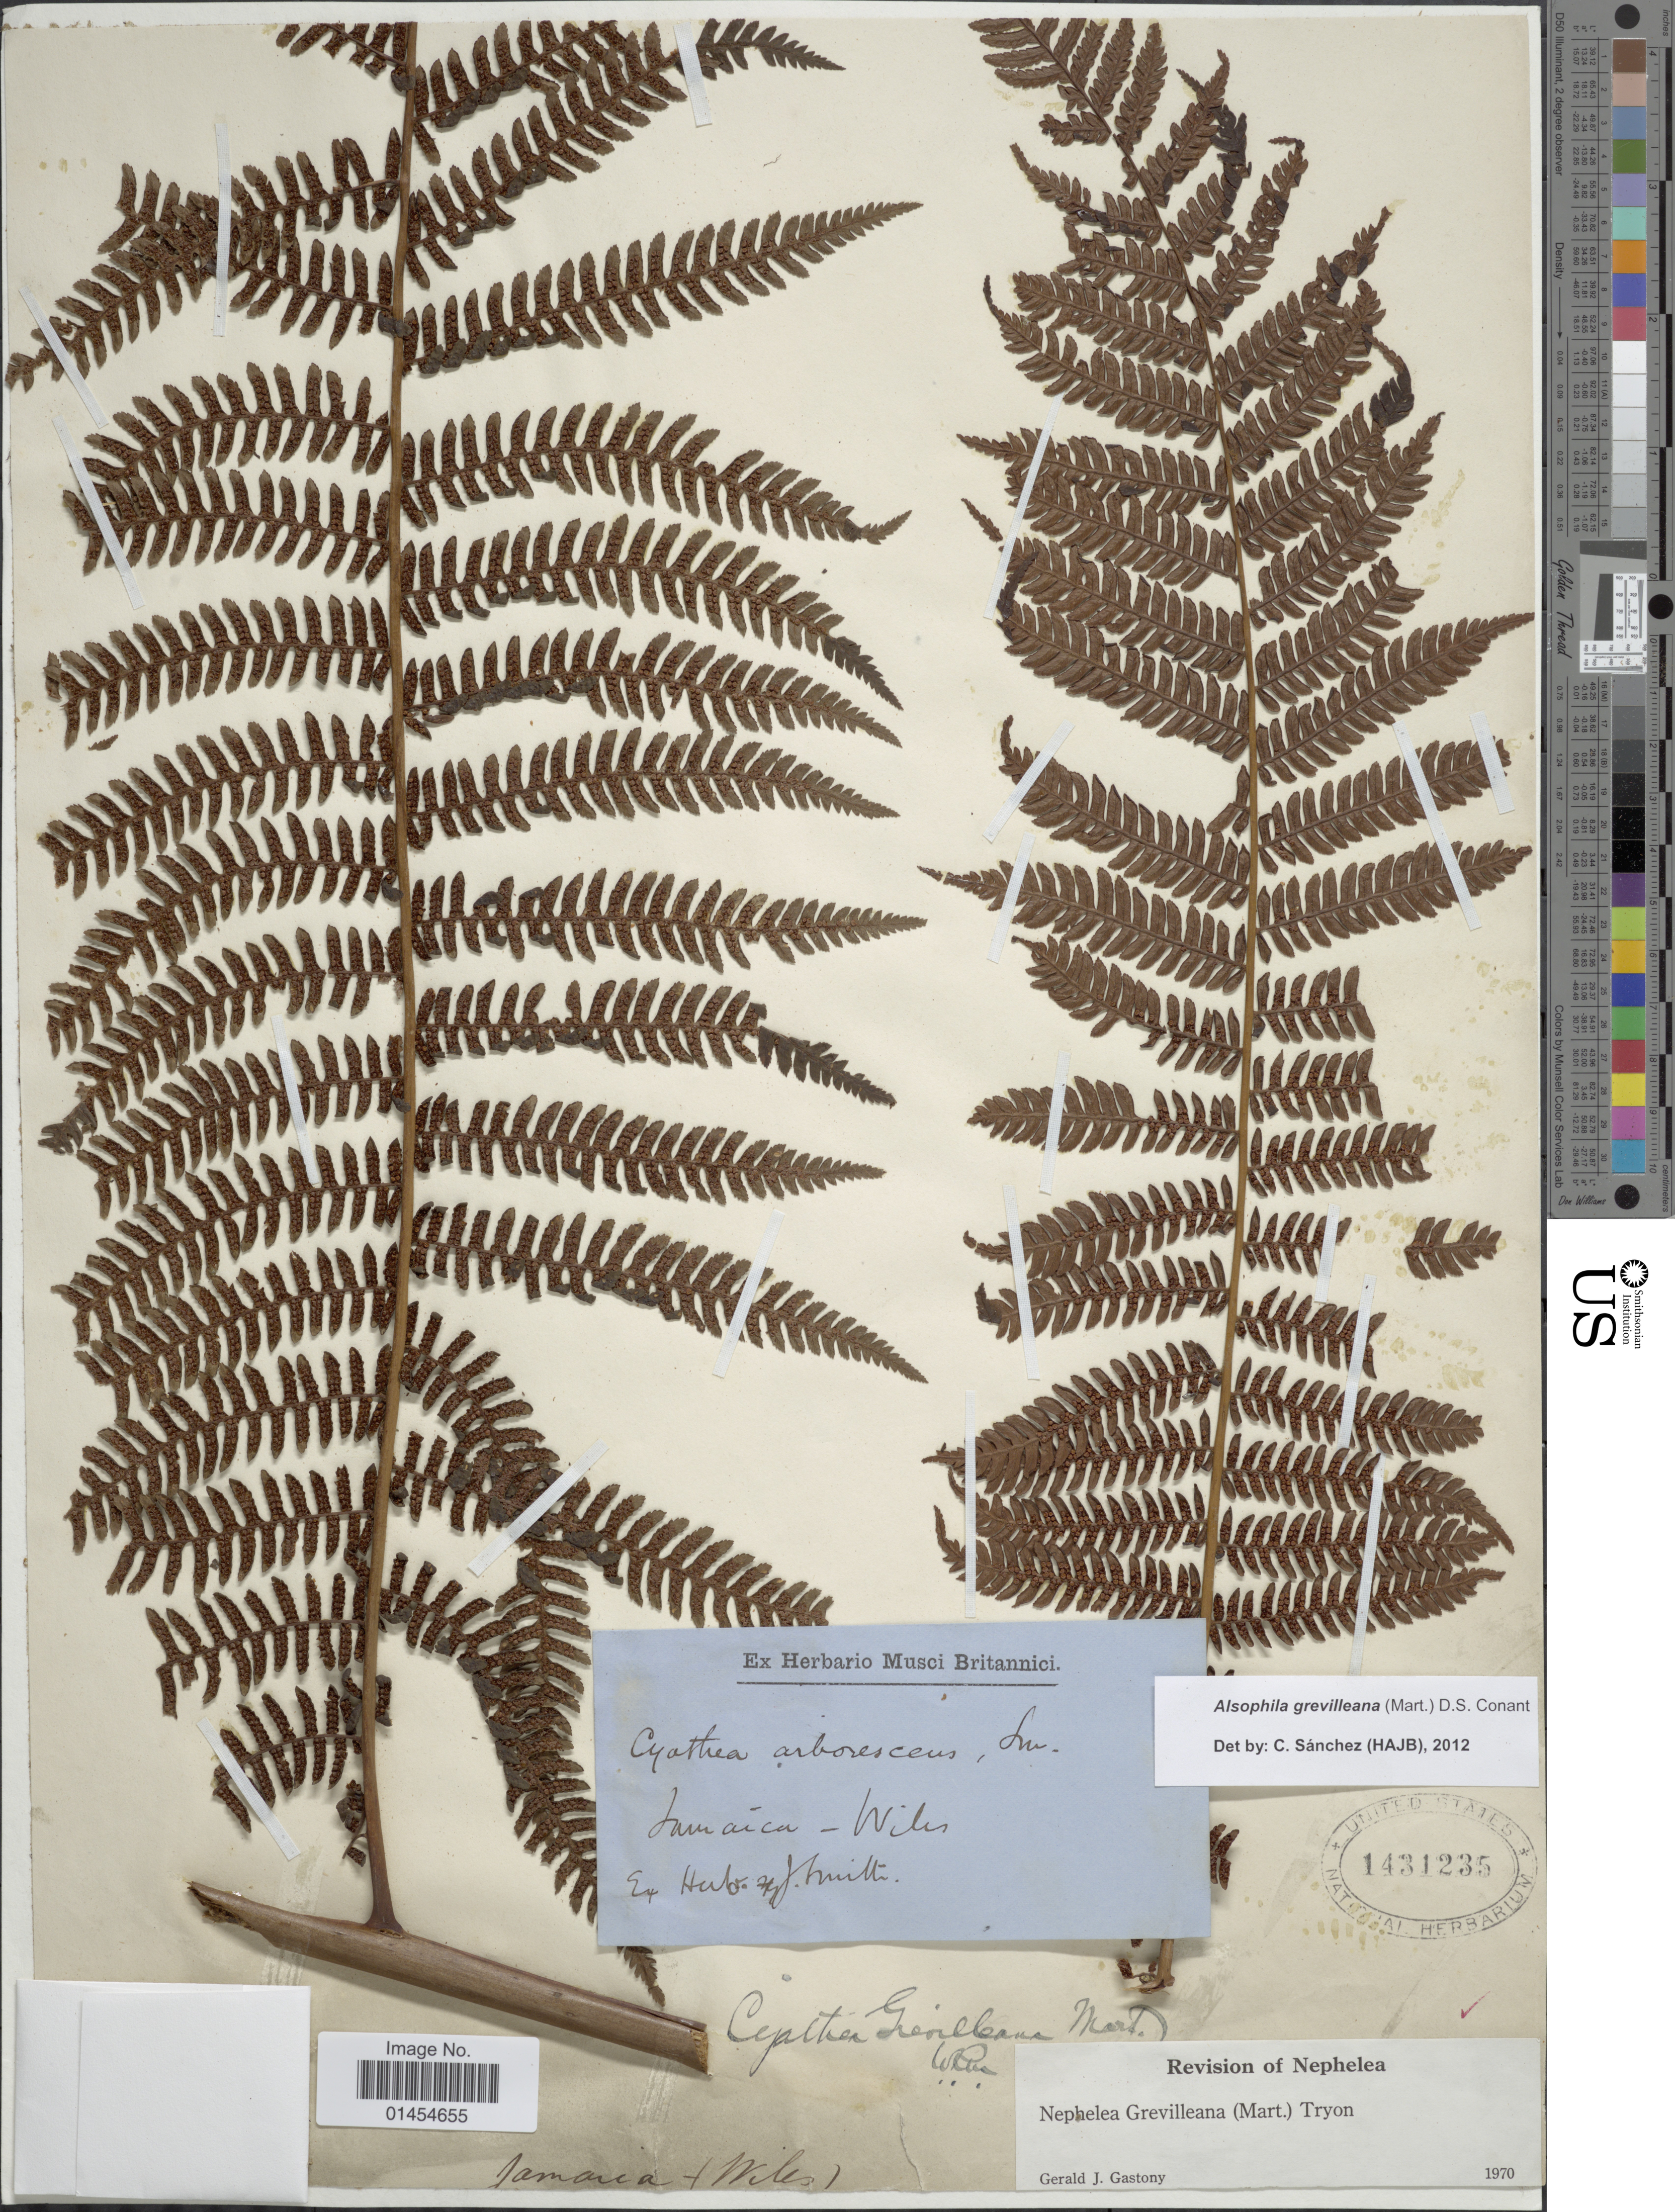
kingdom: Plantae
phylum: Tracheophyta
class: Polypodiopsida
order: Cyatheales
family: Cyatheaceae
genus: Alsophila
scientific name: Alsophila grevilleana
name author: (Mart.) D.S. Conant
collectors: ex Herb. John Donnell Smith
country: Jamaica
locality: Wiks [interpreted]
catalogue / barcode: US 1431235